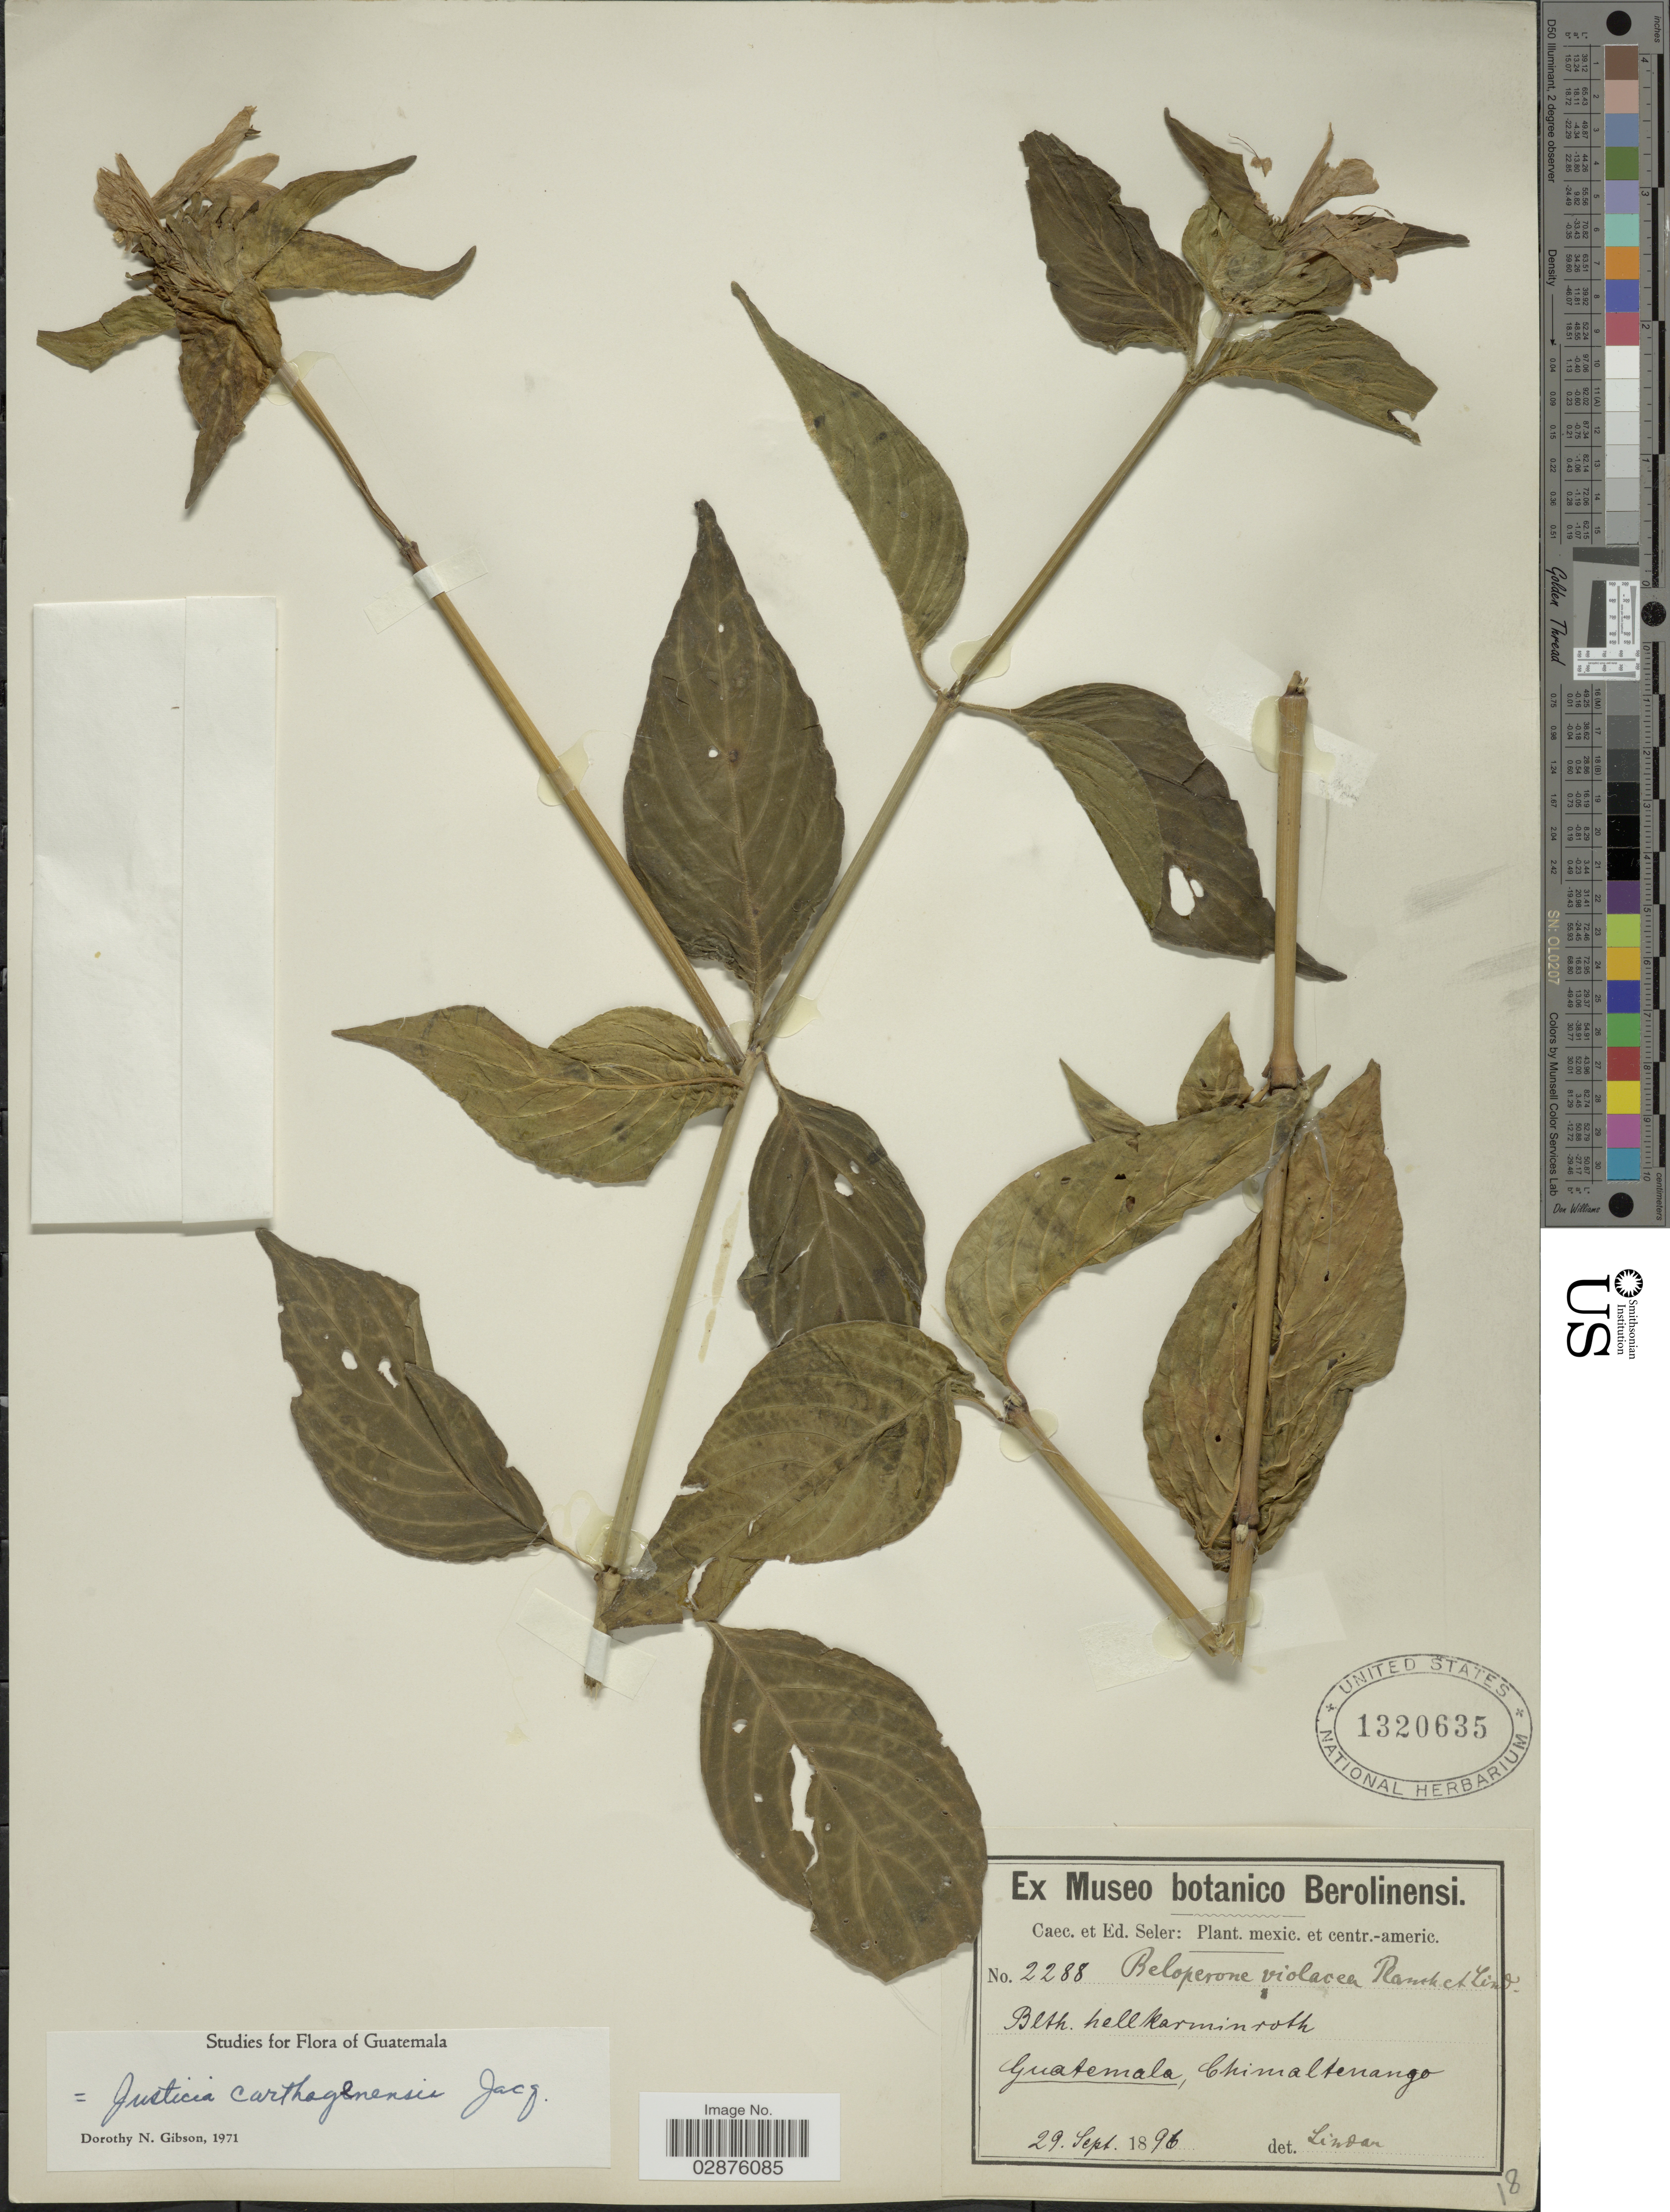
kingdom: Plantae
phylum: Tracheophyta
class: Magnoliopsida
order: Lamiales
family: Acanthaceae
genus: Justicia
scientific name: Justicia carthaginensis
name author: Jacq.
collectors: ex Caec. et Ed Seler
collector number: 2288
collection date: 1896-09-29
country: Guatemala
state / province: Chimaltenango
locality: Guatemala, Chimaltenango.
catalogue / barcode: US 1320635